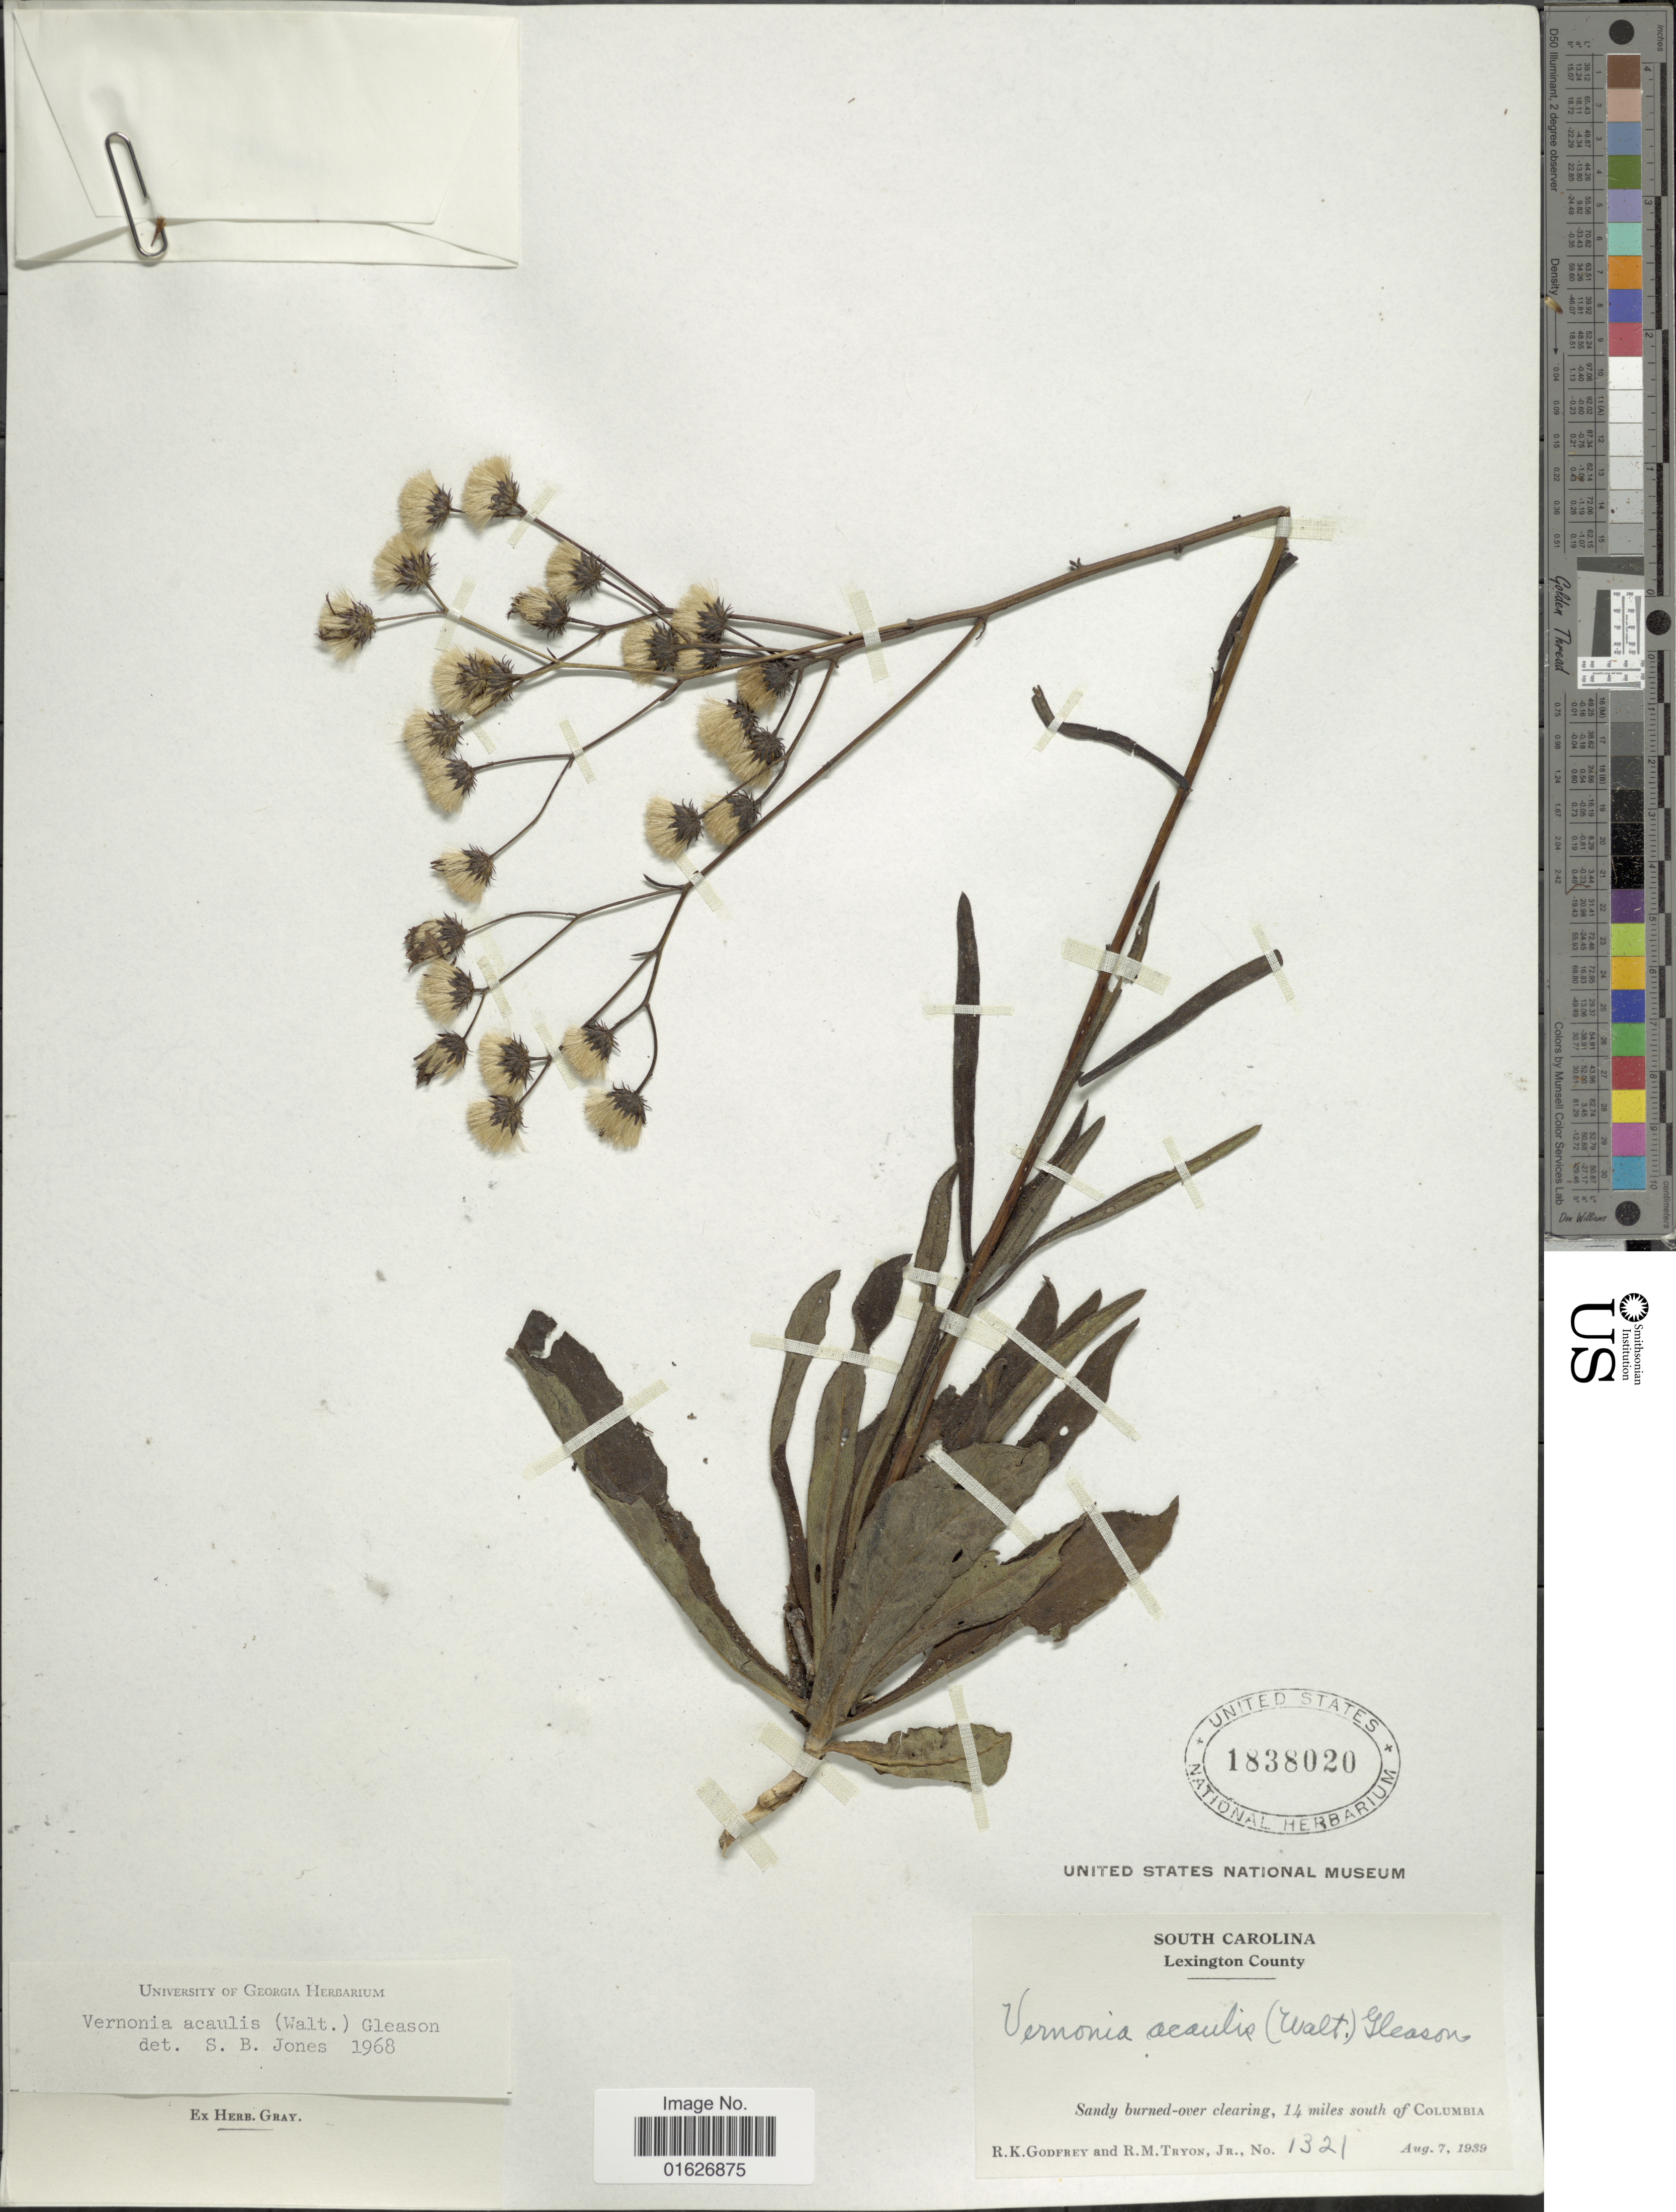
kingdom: Plantae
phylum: Tracheophyta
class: Magnoliopsida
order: Asterales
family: Asteraceae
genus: Vernonia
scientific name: Vernonia acaulis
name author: (Walter) Gleason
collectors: R. K. Godfrey & R. M. Tryon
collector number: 1321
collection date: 1939-08-07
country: United States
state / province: South Carolina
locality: Lexington County, sandy burned-ober clearing, 14 miles of Columbia.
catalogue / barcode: US 1838020